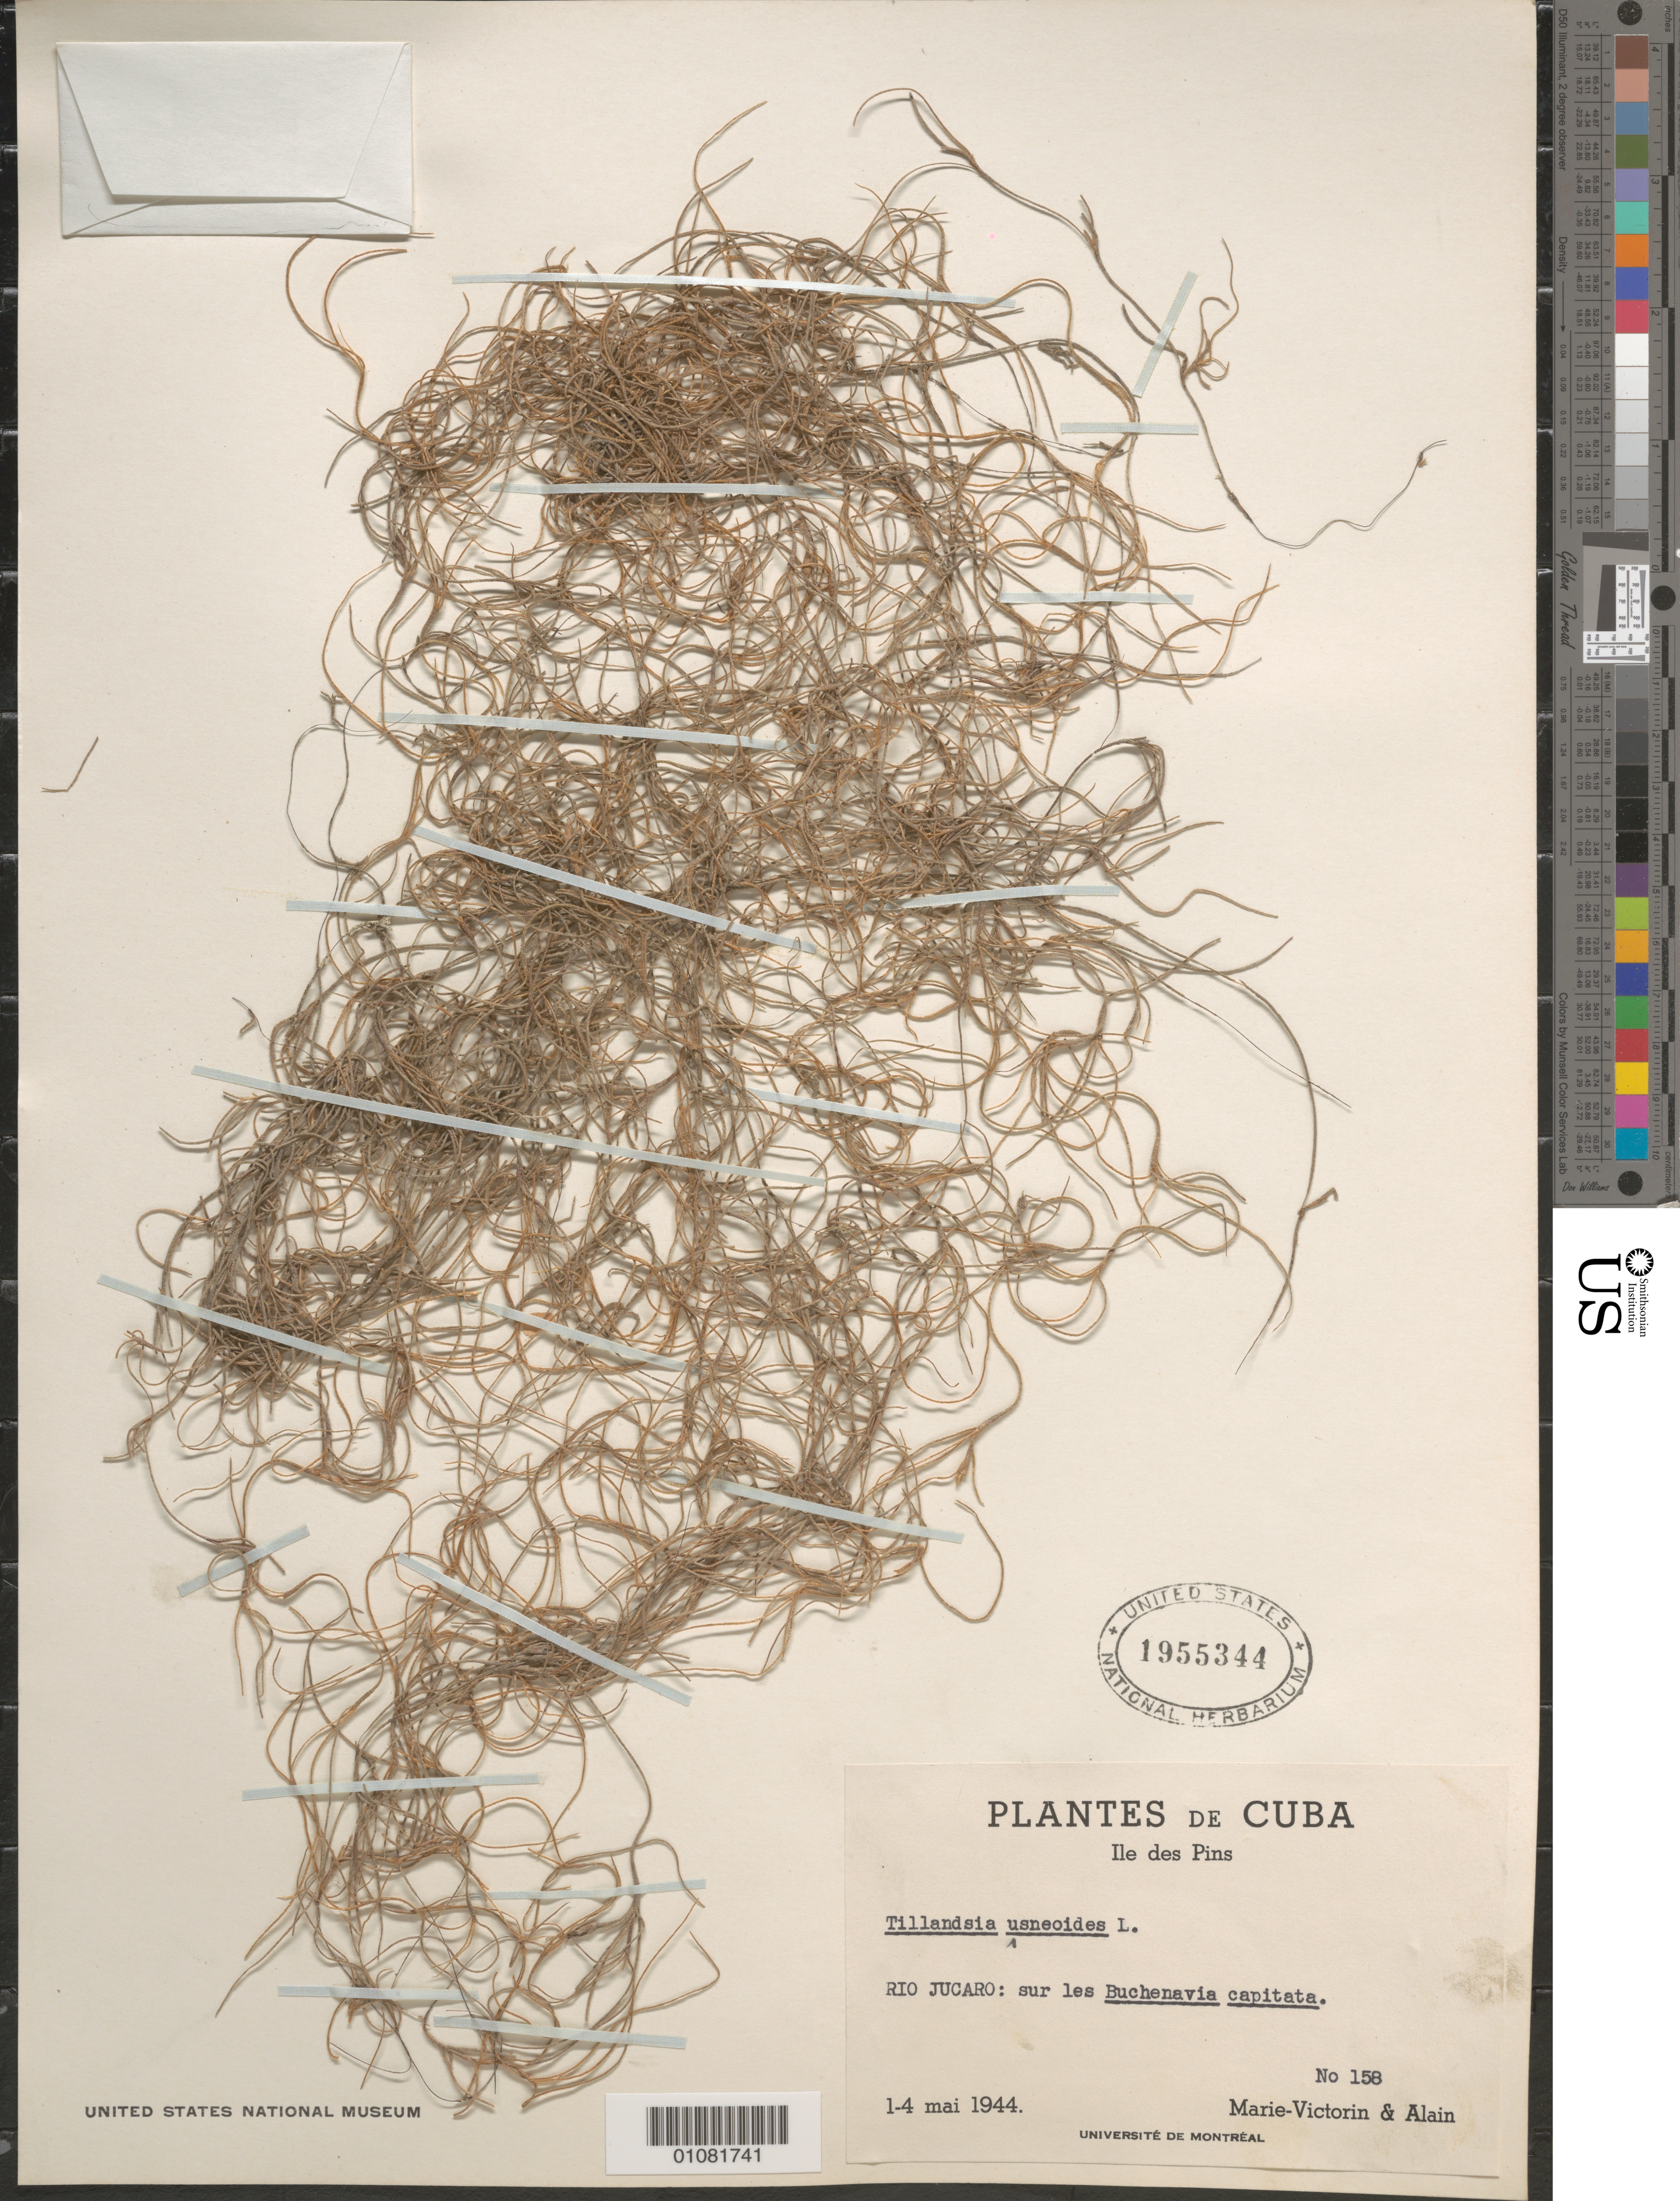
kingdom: Plantae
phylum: Tracheophyta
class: Liliopsida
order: Poales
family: Bromeliaceae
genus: Tillandsia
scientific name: Tillandsia usneoides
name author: (L.) L.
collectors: Fr. Marie-Victorin & A. H. Liogier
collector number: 158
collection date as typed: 01 May 1944 to 04 May 1944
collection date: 1944-05-01/1944-05-04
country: Cuba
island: Cuba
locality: Rio Jucaro: sur les Buchenavia capitata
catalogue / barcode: US 1955344